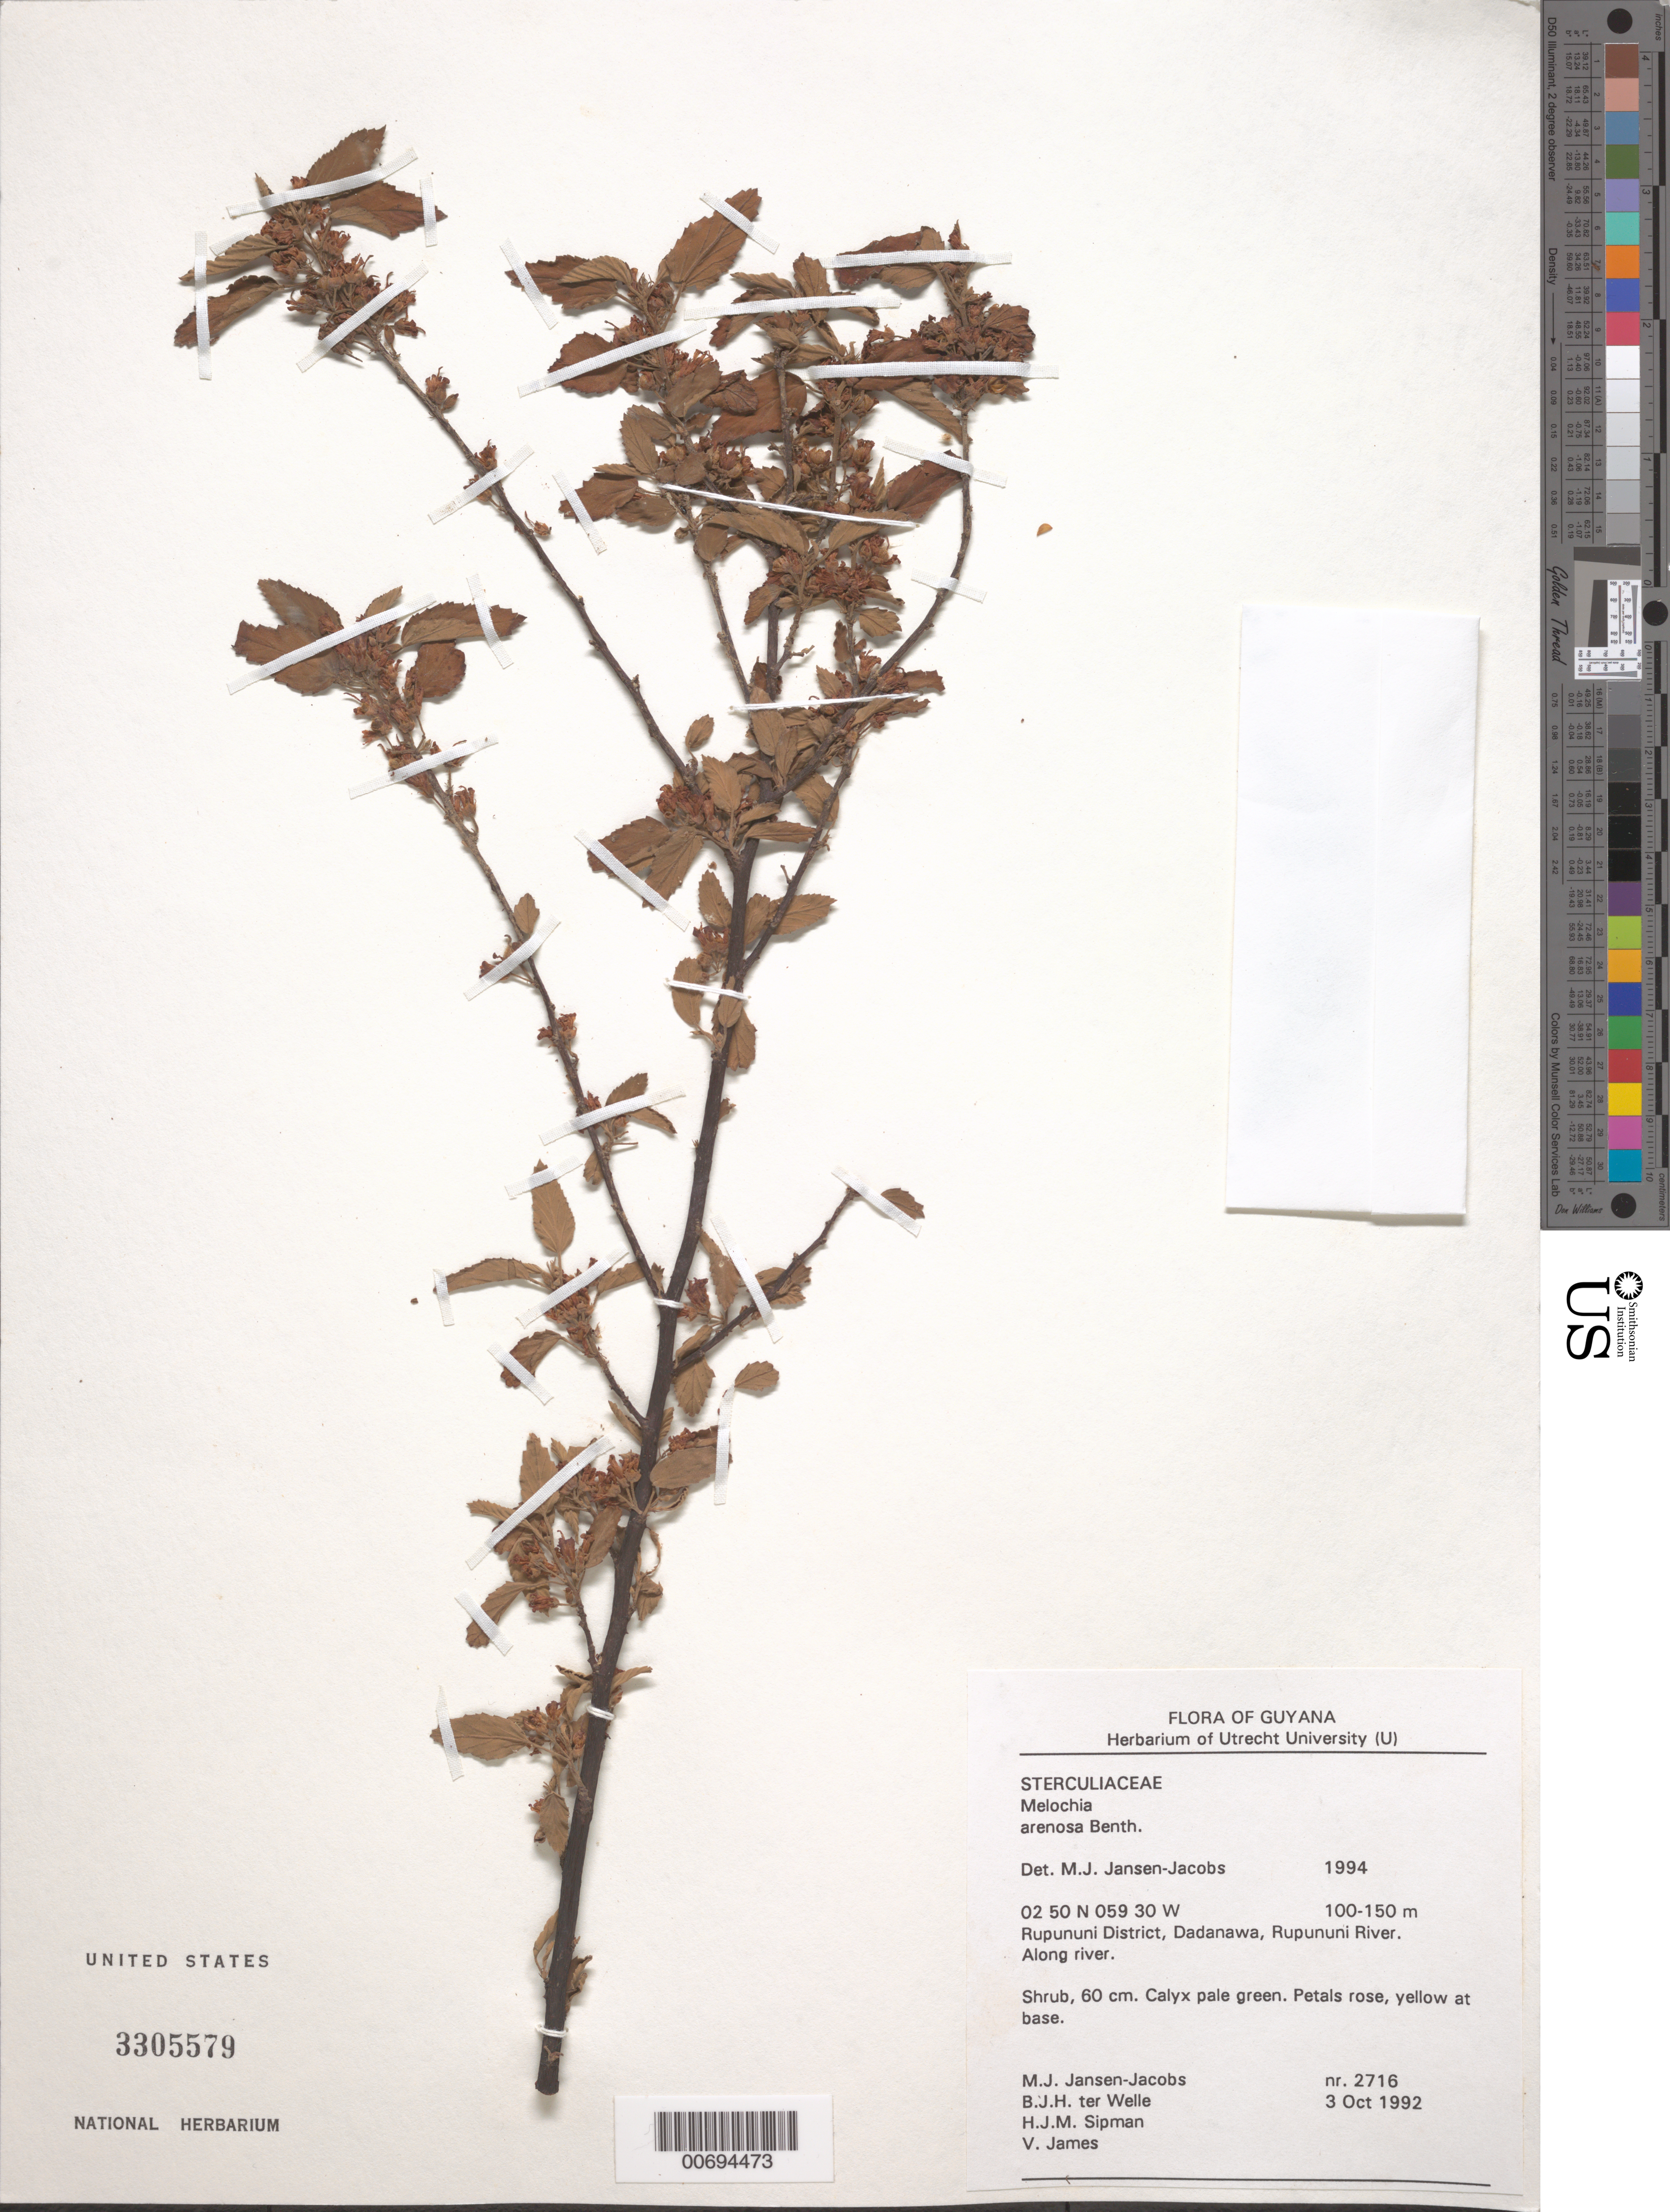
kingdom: Plantae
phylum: Tracheophyta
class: Magnoliopsida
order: Malvales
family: Malvaceae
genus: Melochia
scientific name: Melochia arenosa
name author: Benth.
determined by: Jansen-Jacobs, M. J., (U), Nationaal Herbarium Nederland, Utrecht University branch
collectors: M. J. Jansen-Jacobs, B. Welle, H. J. M. Sipman & V. James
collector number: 2716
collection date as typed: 3-Oct-92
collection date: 1992-10-03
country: Guyana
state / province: U. Takutu-U. Essequibo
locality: Rupununi District, Dadanawa, Rupununi River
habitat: Along river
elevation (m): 100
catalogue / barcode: US 3305579